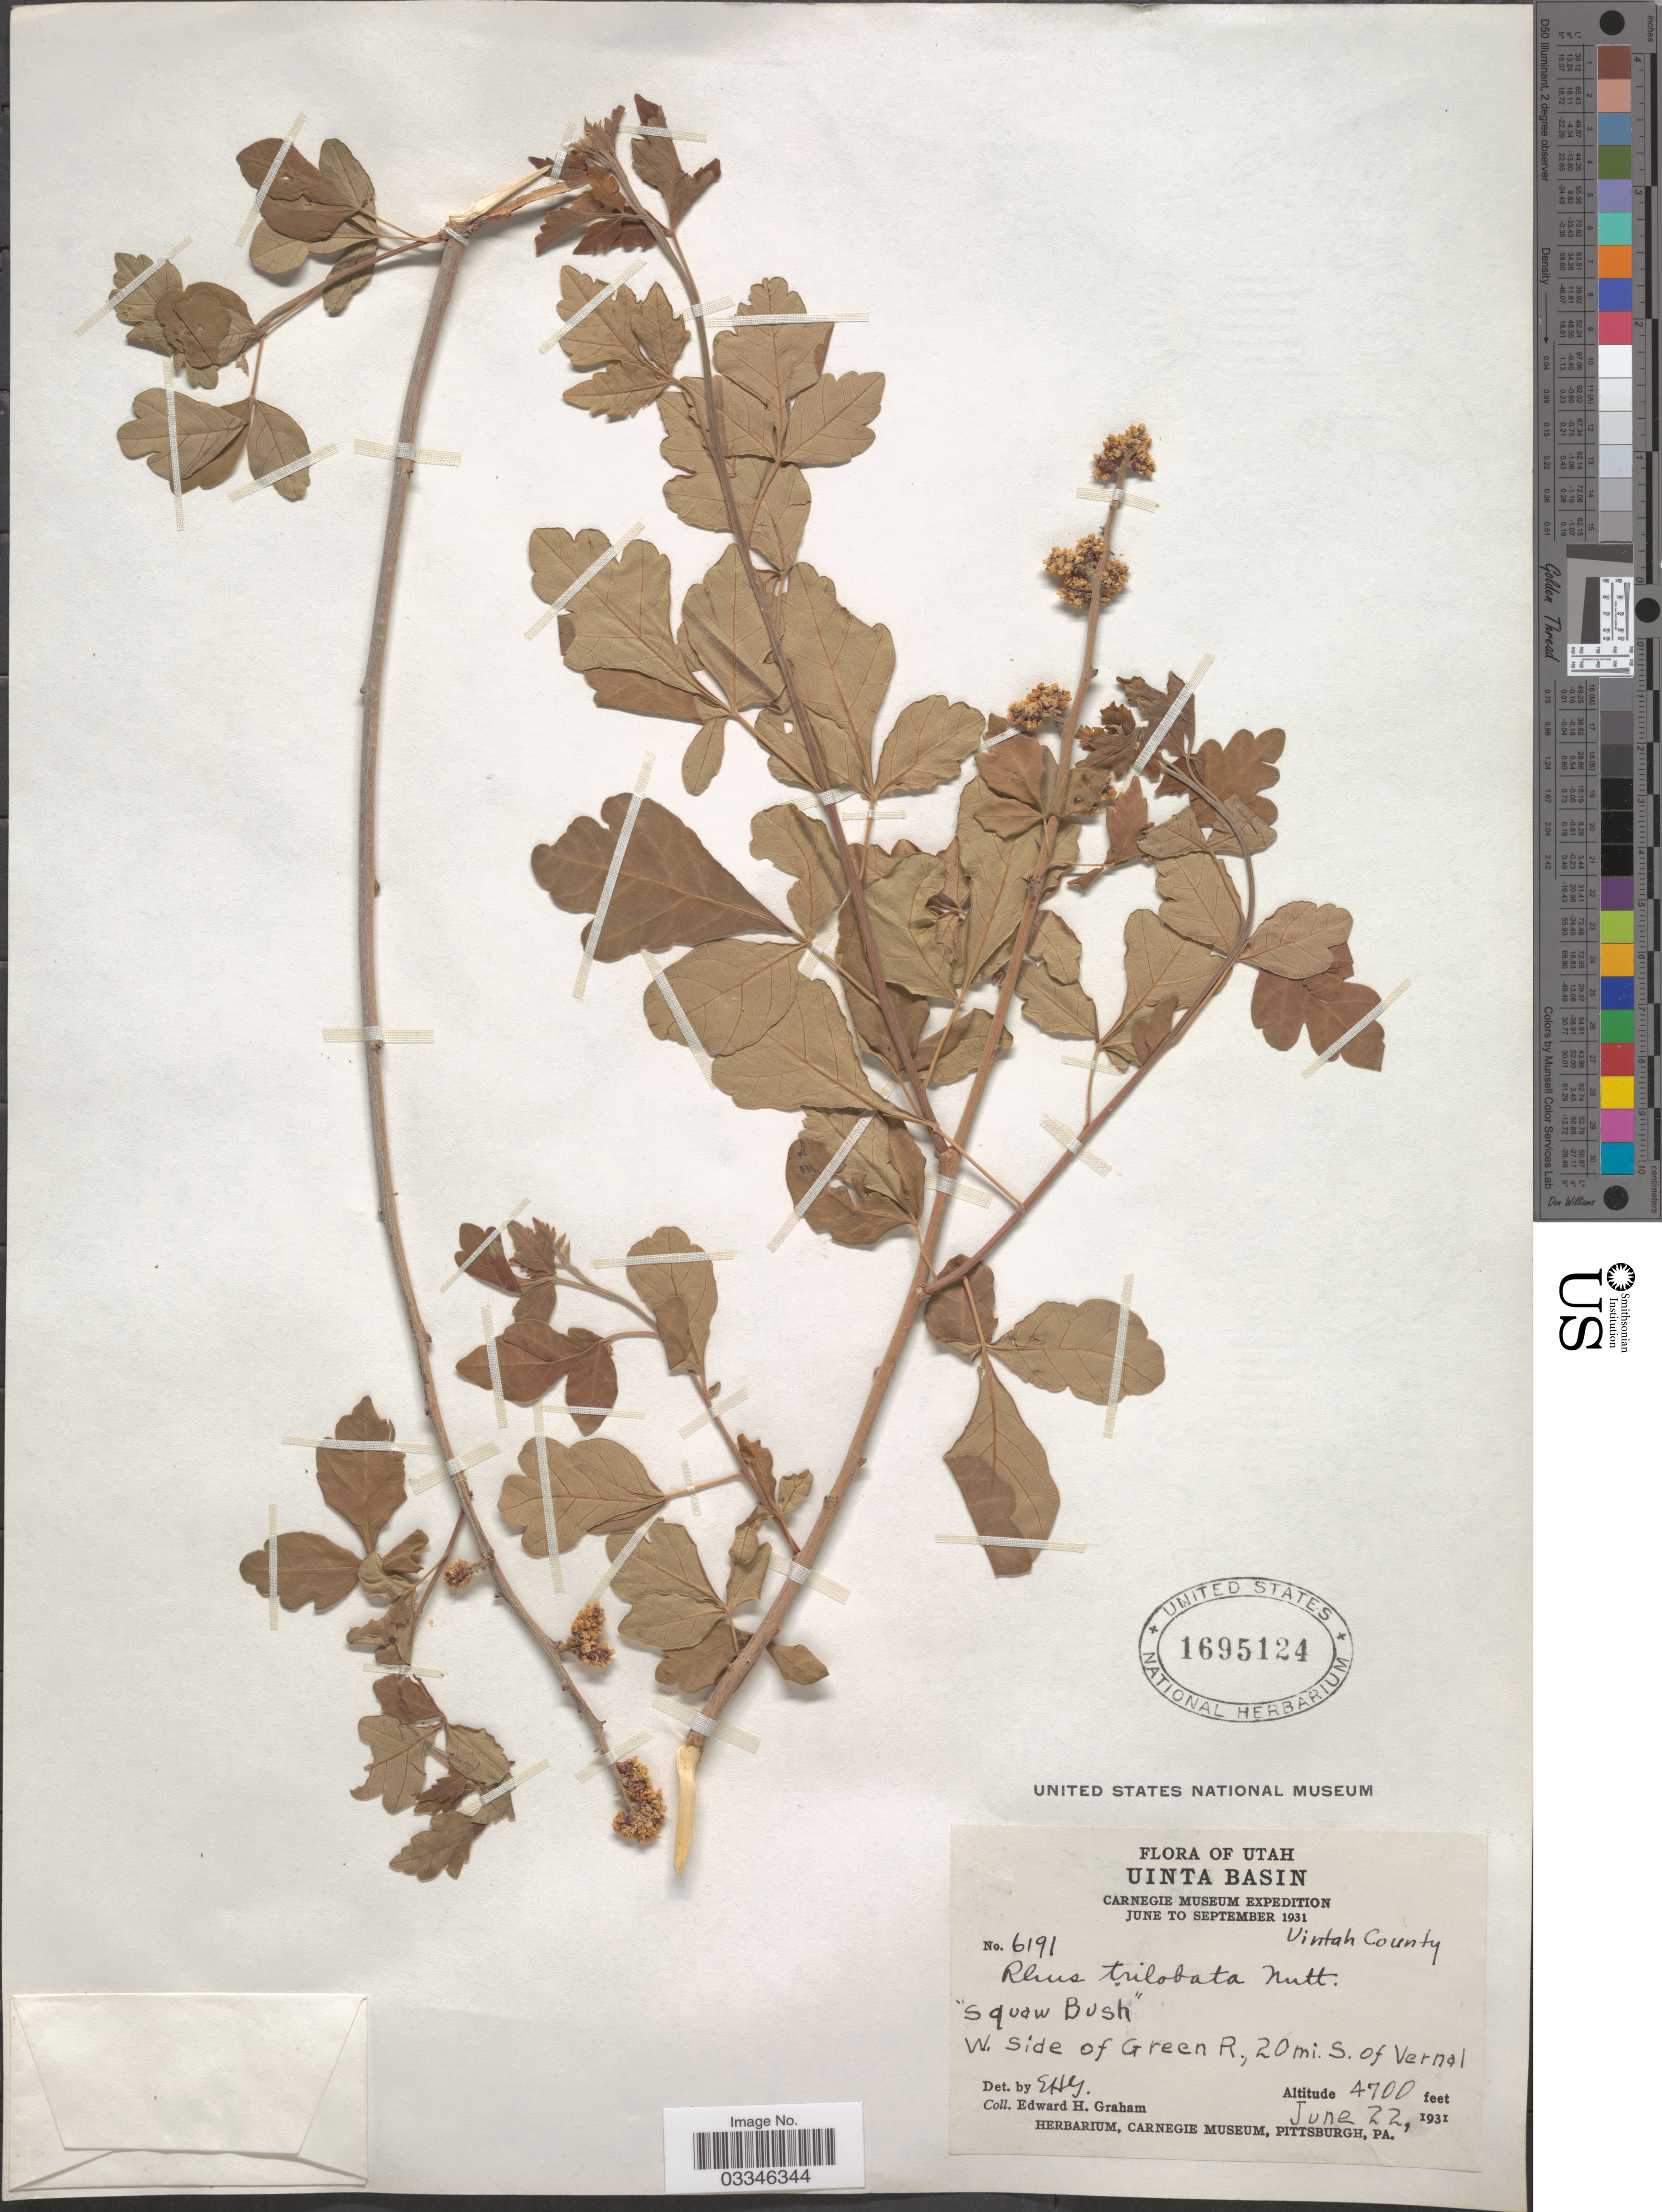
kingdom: Plantae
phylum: Tracheophyta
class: Magnoliopsida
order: Sapindales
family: Anacardiaceae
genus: Rhus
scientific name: Rhus trilobata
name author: Nutt.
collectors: E. H. Graham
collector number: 6191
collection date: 1931-06-22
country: United States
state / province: Utah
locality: Uinta Basin. Uintah County. W. side of Green R., 20 mi. S. of Vernal.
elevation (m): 1433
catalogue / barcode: US 1695124